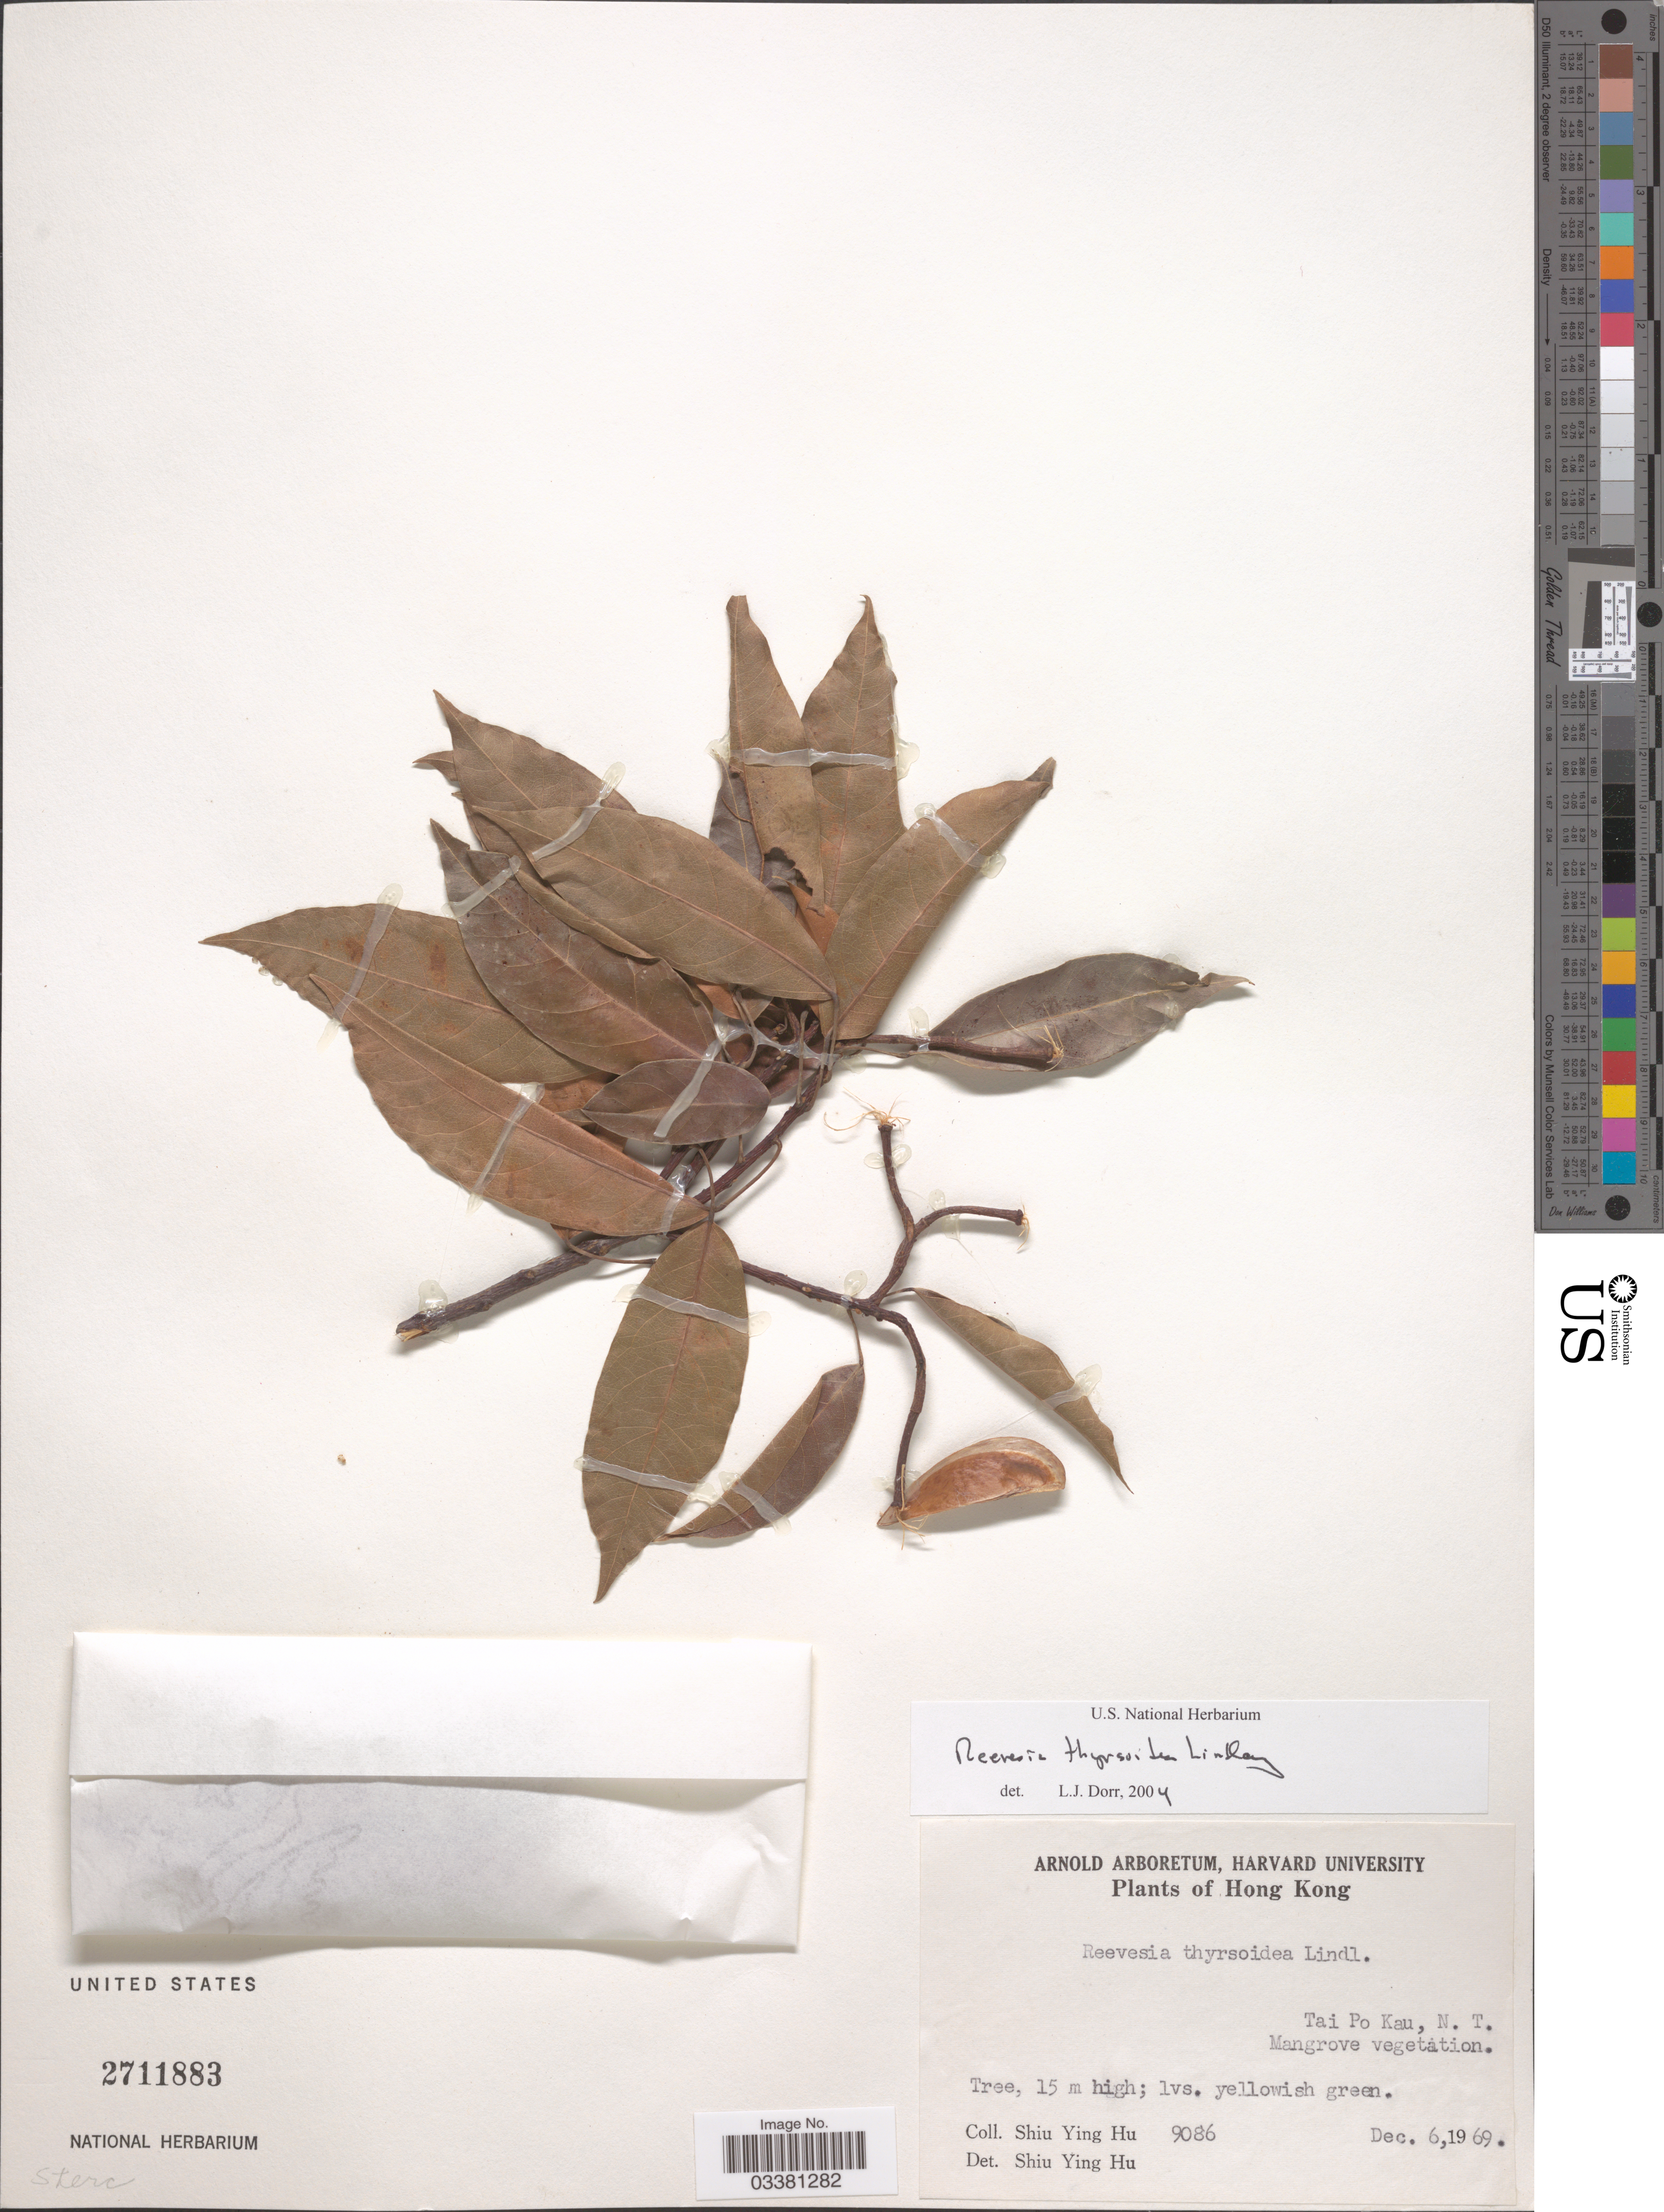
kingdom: Plantae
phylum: Tracheophyta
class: Magnoliopsida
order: Malvales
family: Malvaceae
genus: Reevesia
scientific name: Reevesia thyrsoidea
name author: Lindl.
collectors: S. Y. Hu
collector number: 9086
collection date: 1969-12-06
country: China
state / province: Hong Kong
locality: Tai Po Kau, N. T. Mangrove vegetation.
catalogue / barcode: US 2711883